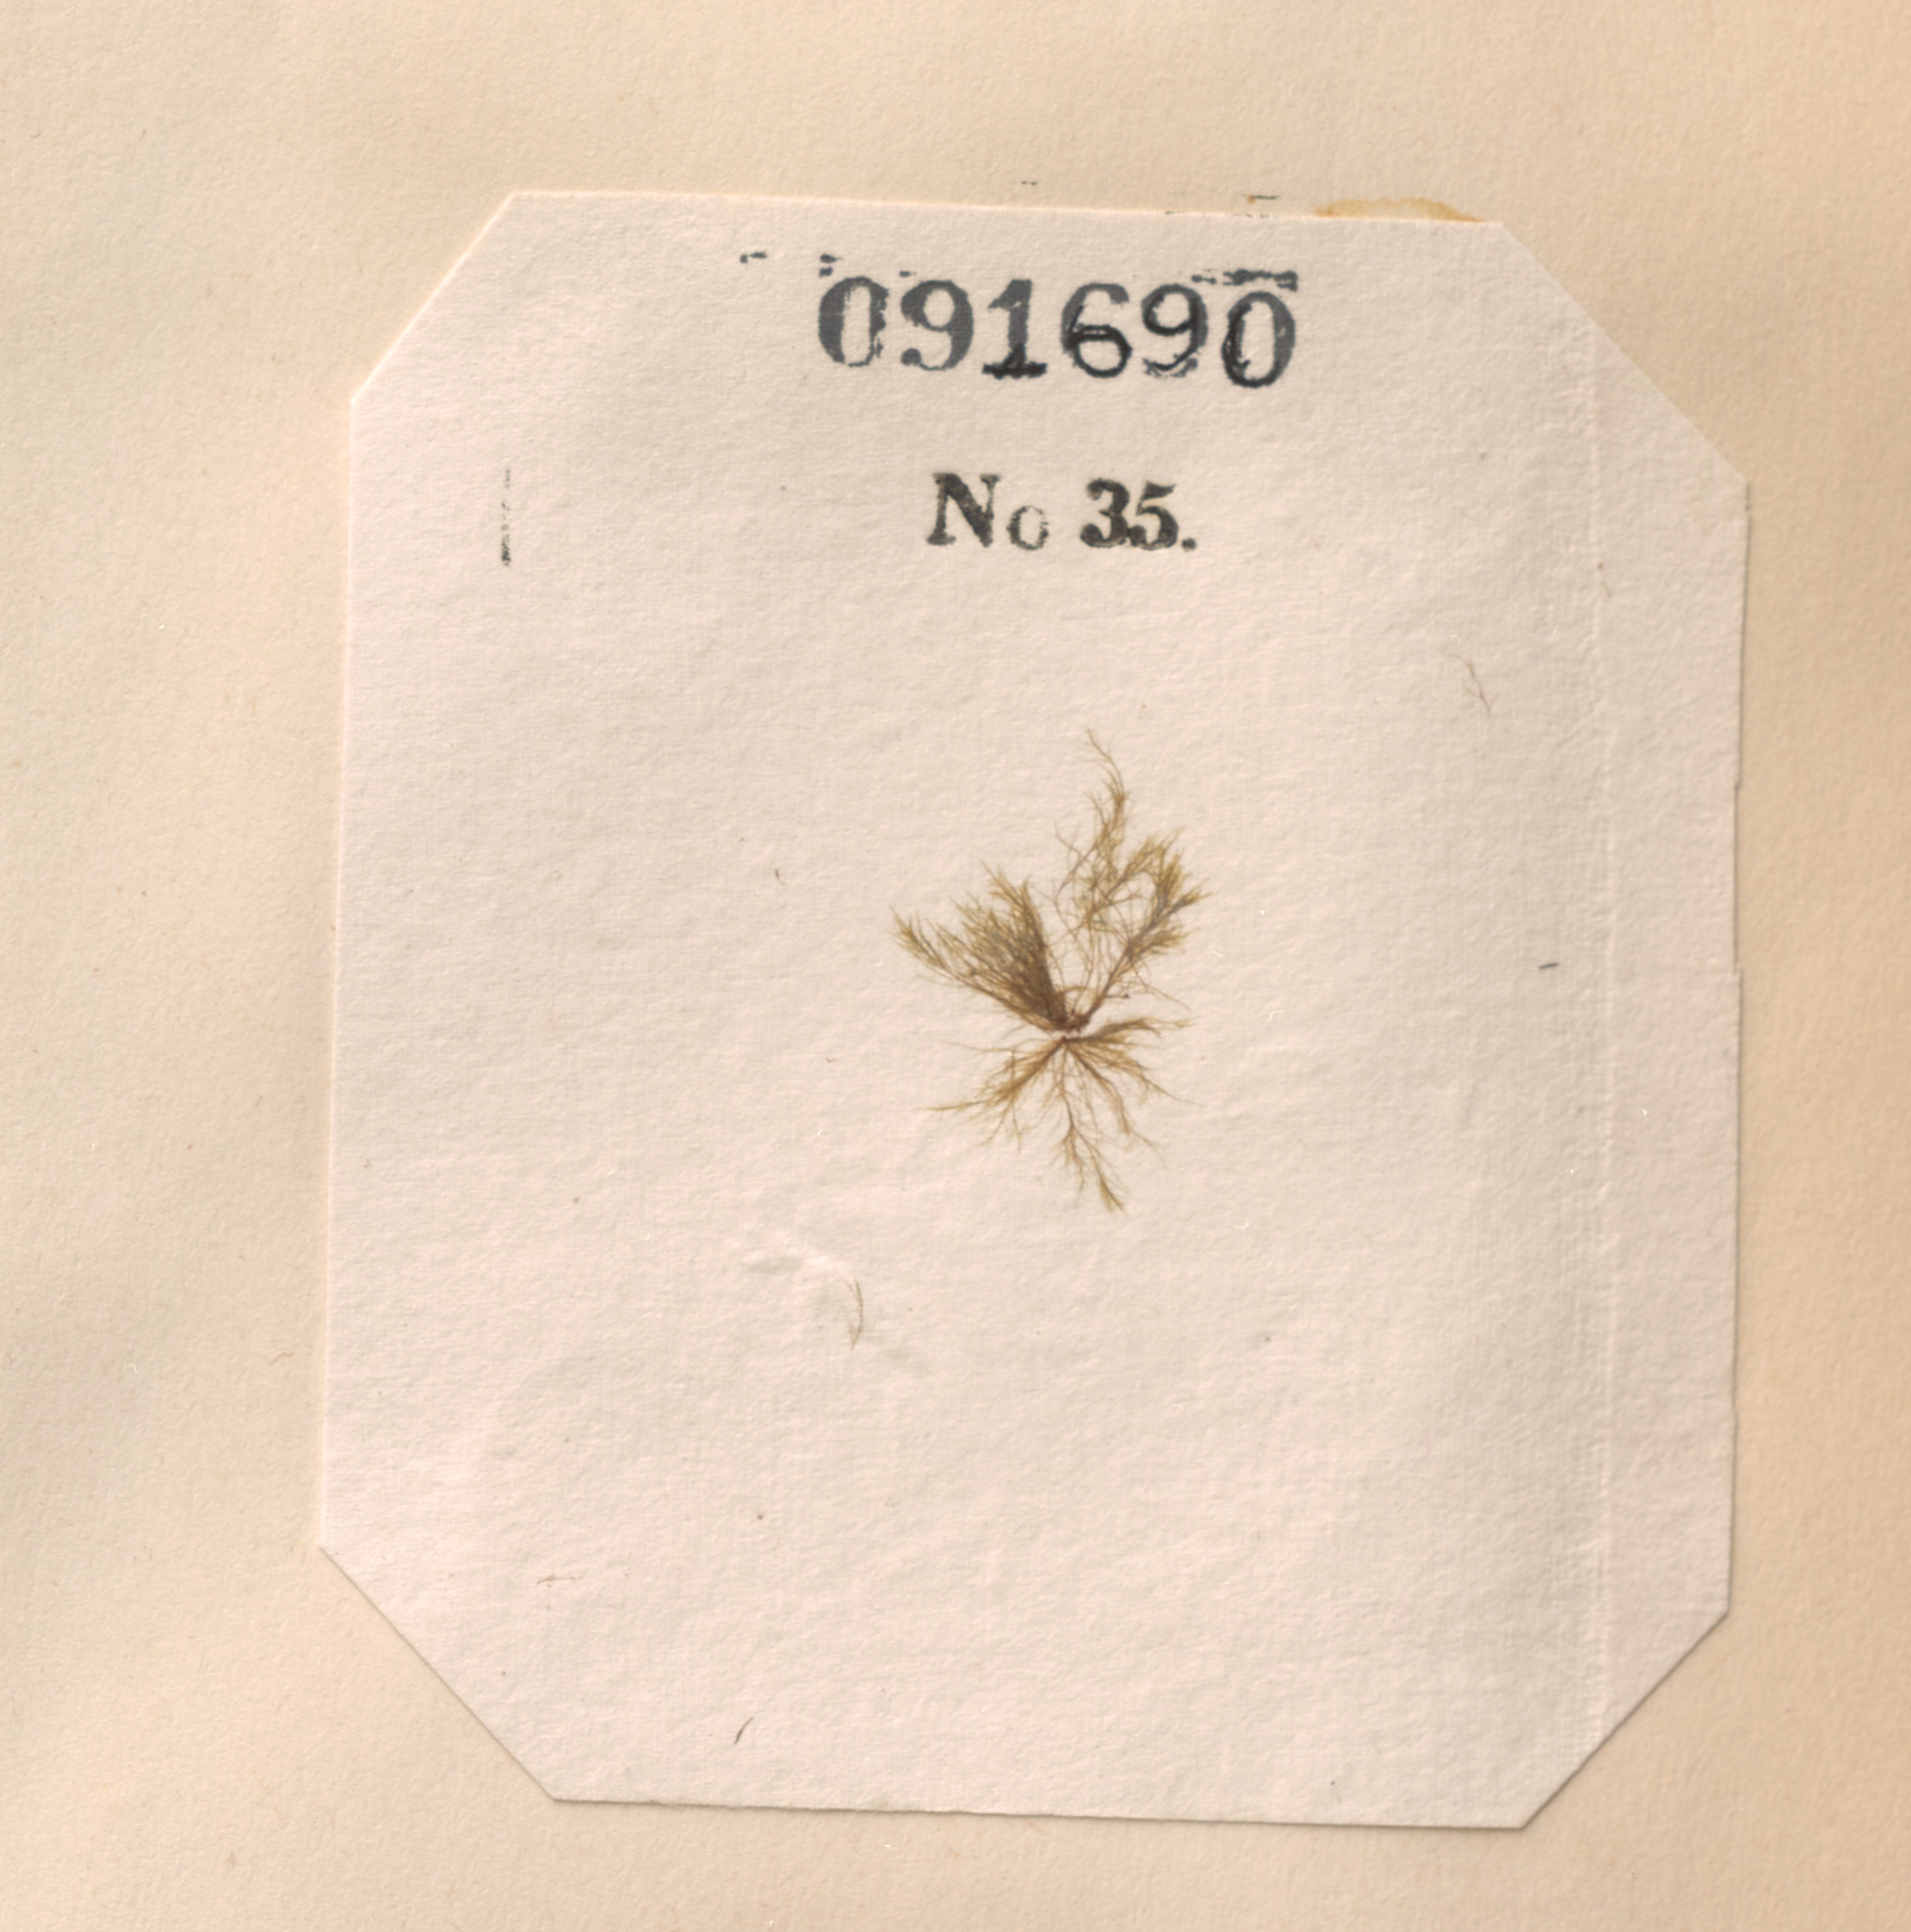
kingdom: Chromista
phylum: Ochrophyta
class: Phaeophyceae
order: Sphacelariales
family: Sphacelariaceae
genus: Sphacelaria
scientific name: Sphacelaria cirrosa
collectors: C. Durant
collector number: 35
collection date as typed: Sum 1850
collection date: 1850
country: United States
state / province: New York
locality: Hurlgate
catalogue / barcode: US 91690